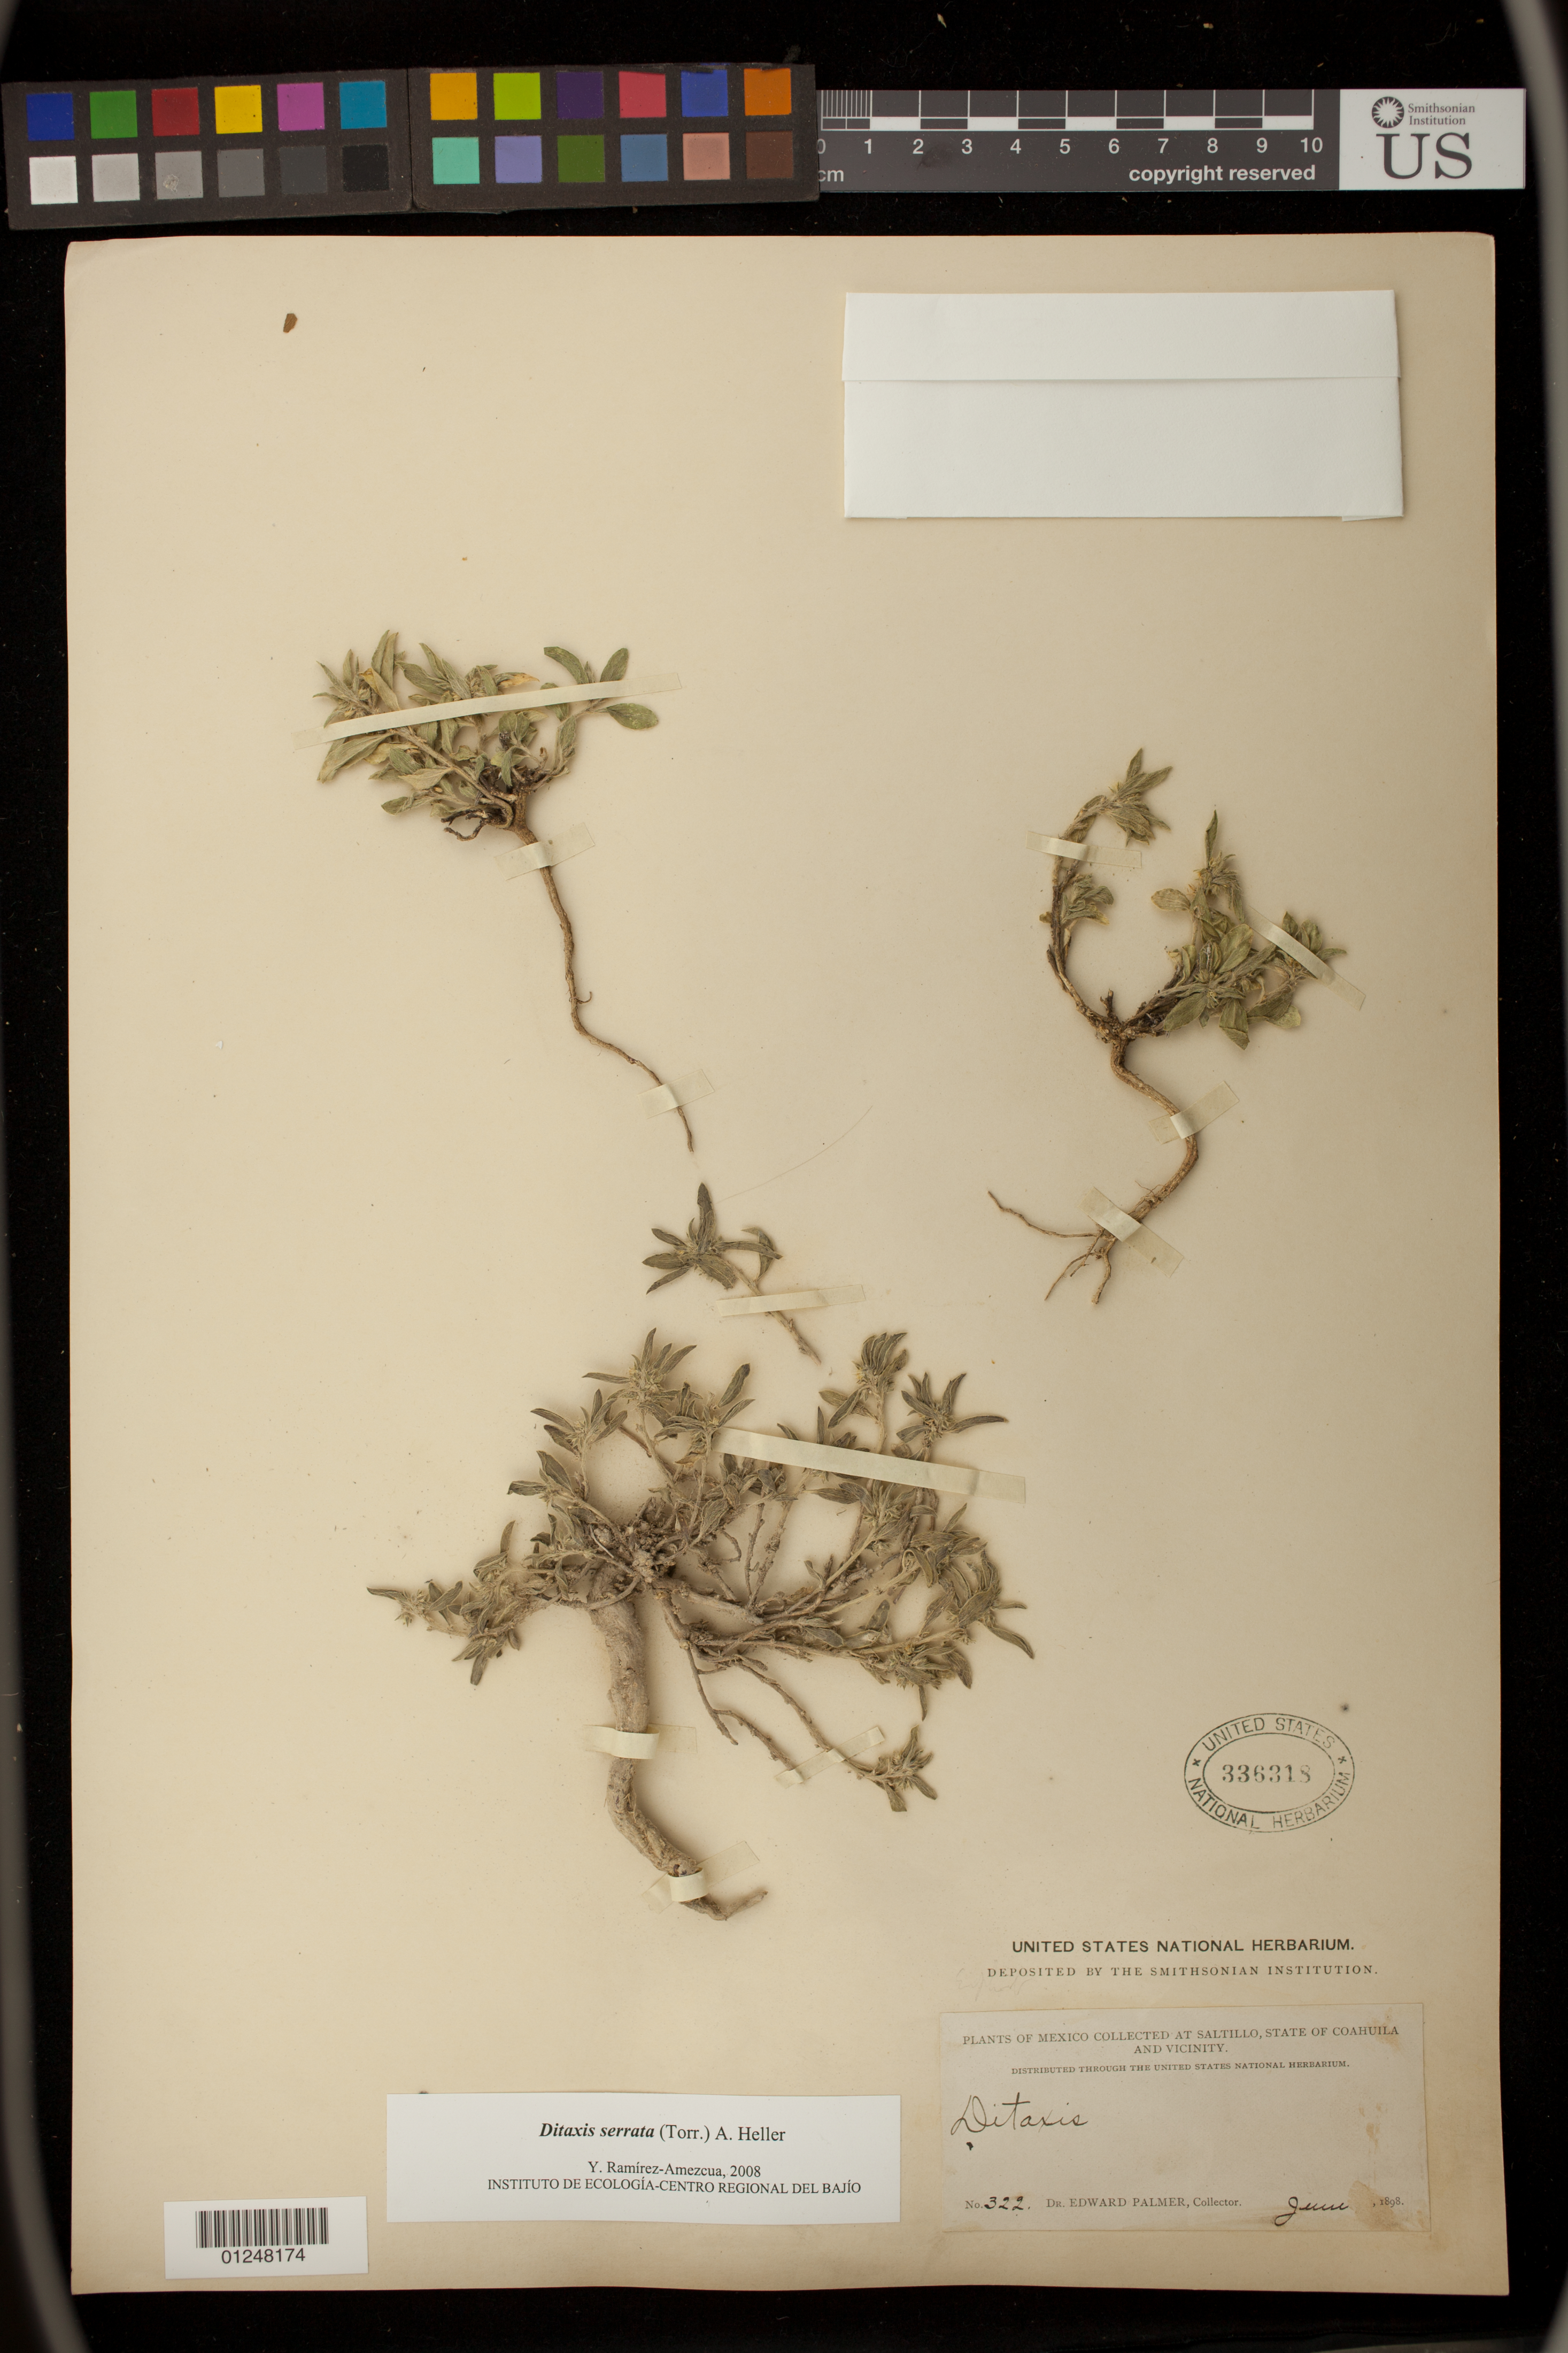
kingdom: Plantae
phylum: Tracheophyta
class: Magnoliopsida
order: Malpighiales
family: Euphorbiaceae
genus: Argythamnia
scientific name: Argythamnia serrata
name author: (Torr.) Müll. Arg.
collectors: E. Palmer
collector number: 322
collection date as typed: Jun 1898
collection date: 1898-06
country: Mexico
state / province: Coahuila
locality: Saltillo and vicinity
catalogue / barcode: US 336318